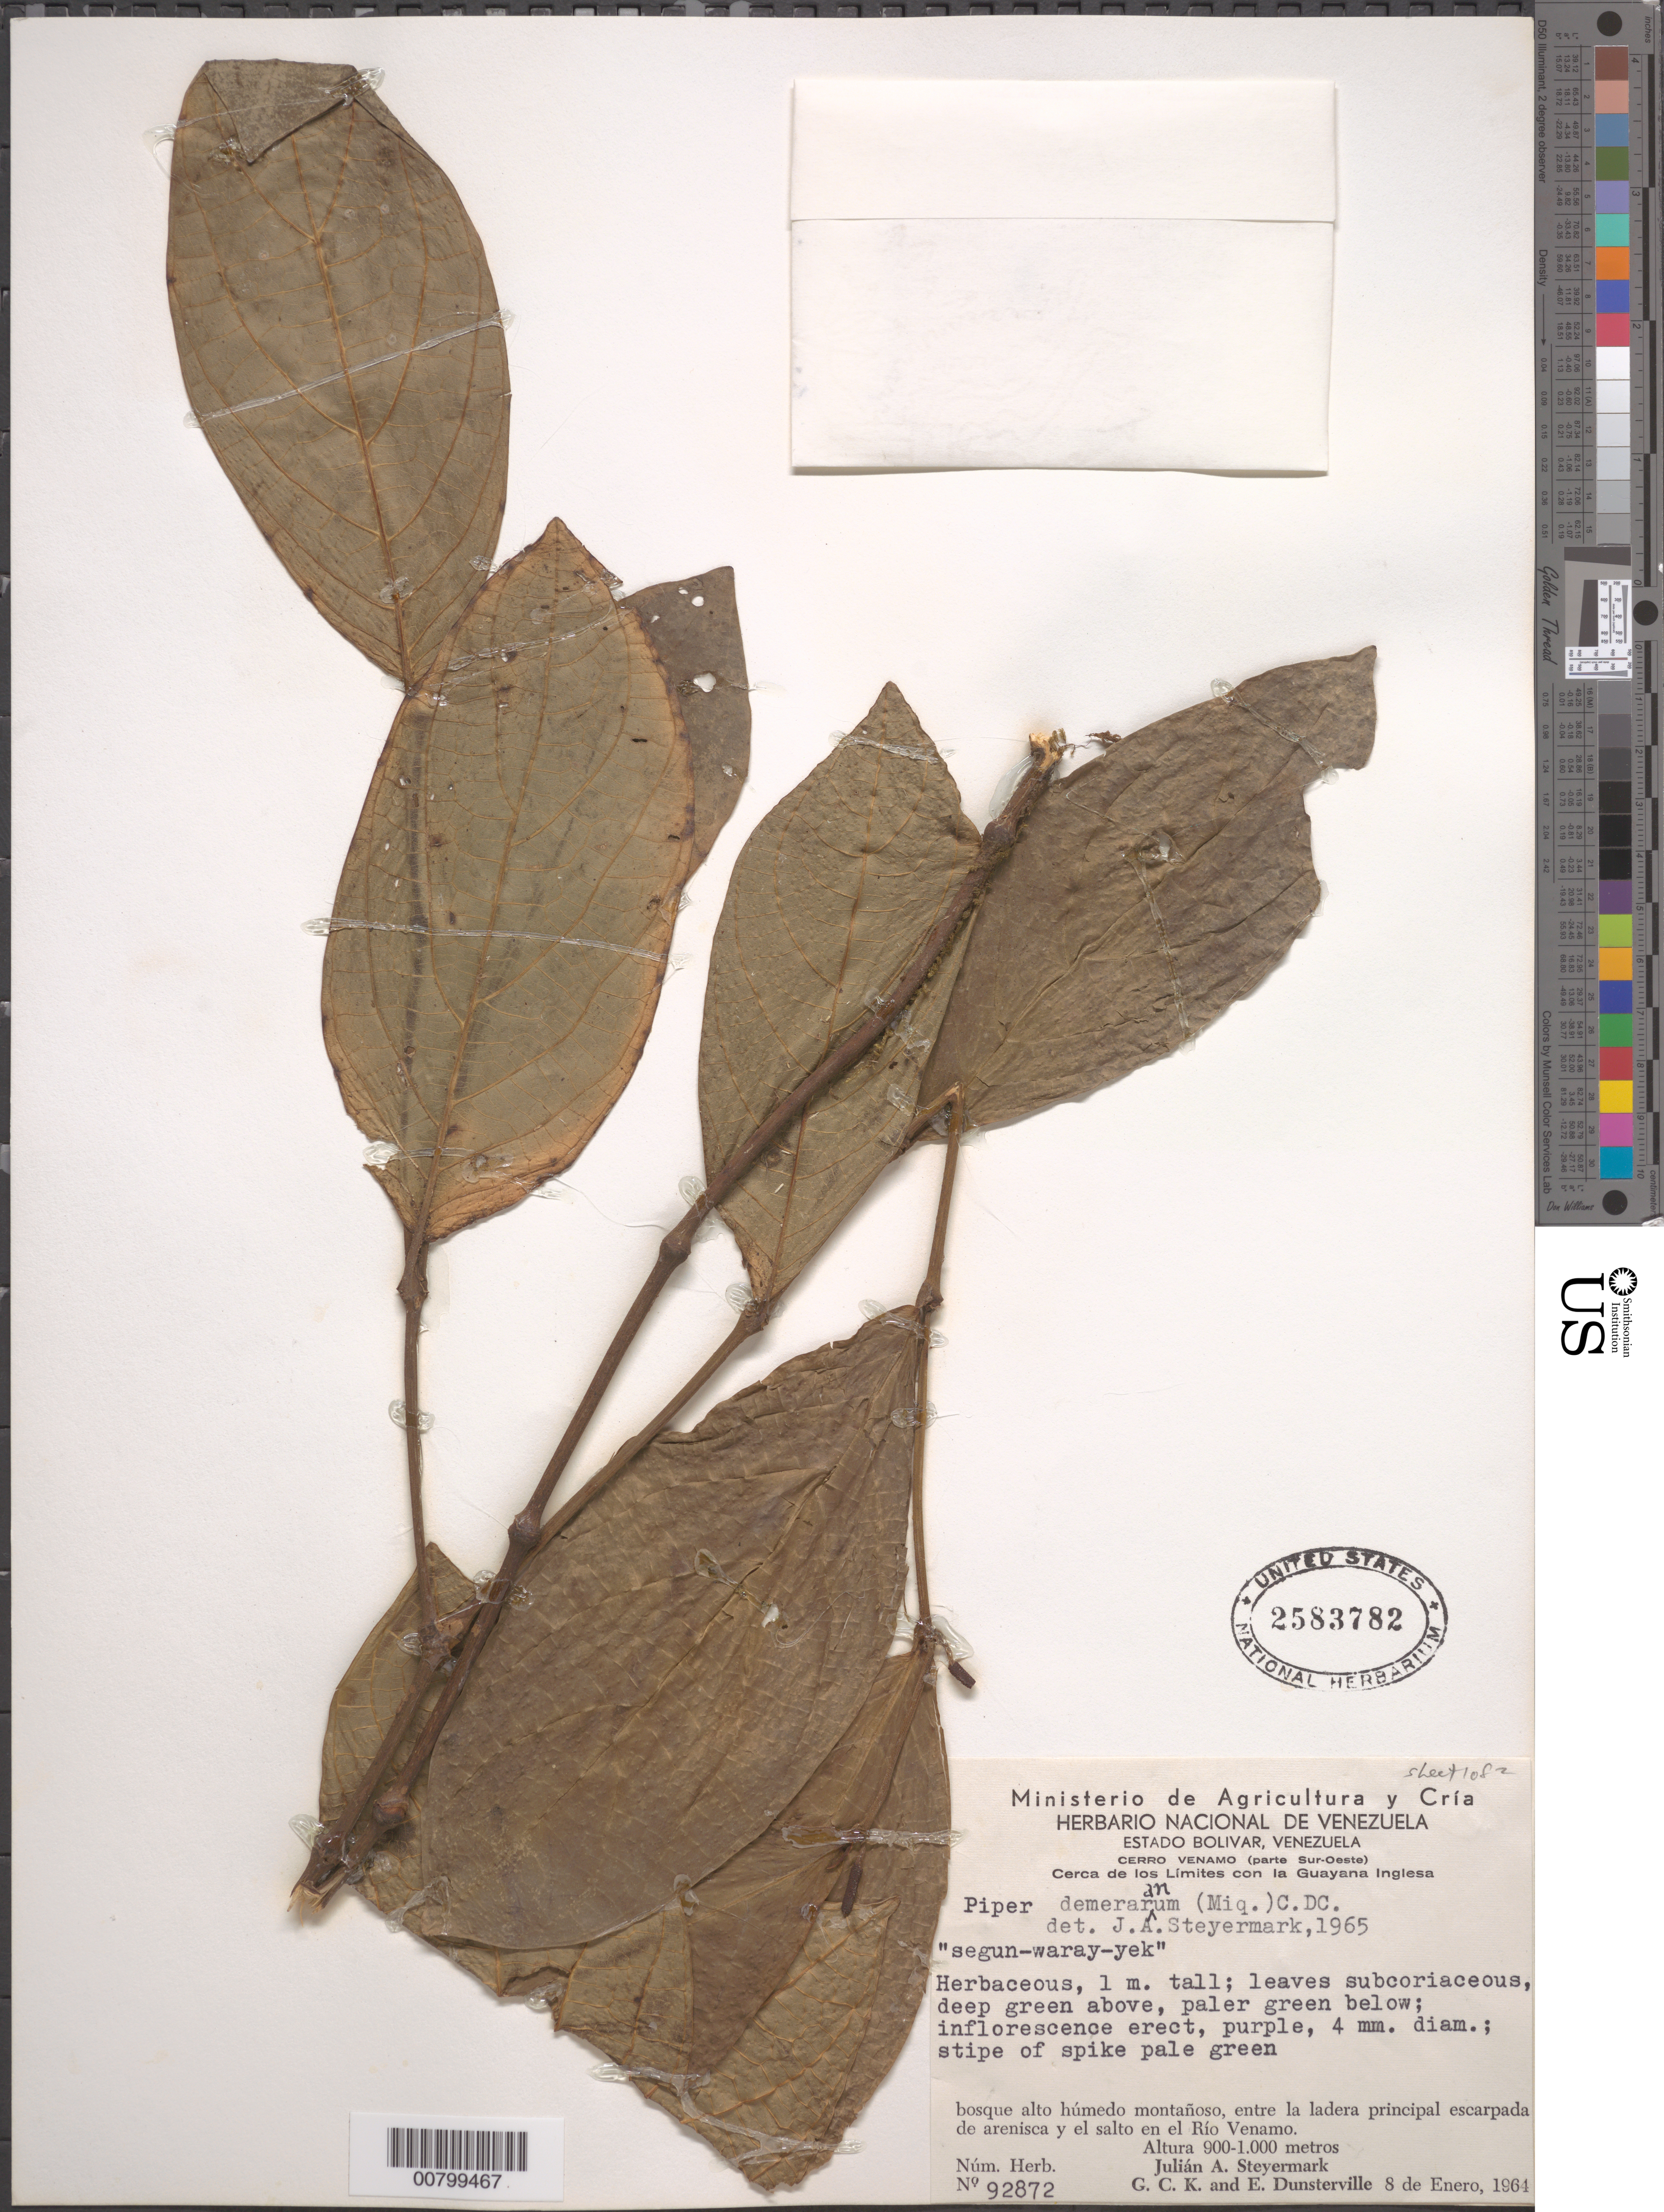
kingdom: Plantae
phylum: Tracheophyta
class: Magnoliopsida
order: Piperales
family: Piperaceae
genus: Piper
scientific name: Piper demeraranum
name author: (Miq.) C. DC.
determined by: Steyermark, Julian A., (VEN)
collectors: J. Steyermark, G. C. K. Dunsterville & E. Dunsterville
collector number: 92872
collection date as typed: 8-Jan-64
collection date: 1964-01-08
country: Venezuela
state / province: Bolívar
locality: Cerro Venamo (parte Sur-Oeste), Río Venamo, vecindades del salto, cerca de los límites con la Guayana Inglesa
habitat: Bosque alto humedo montanoso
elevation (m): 900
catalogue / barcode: US 2583782